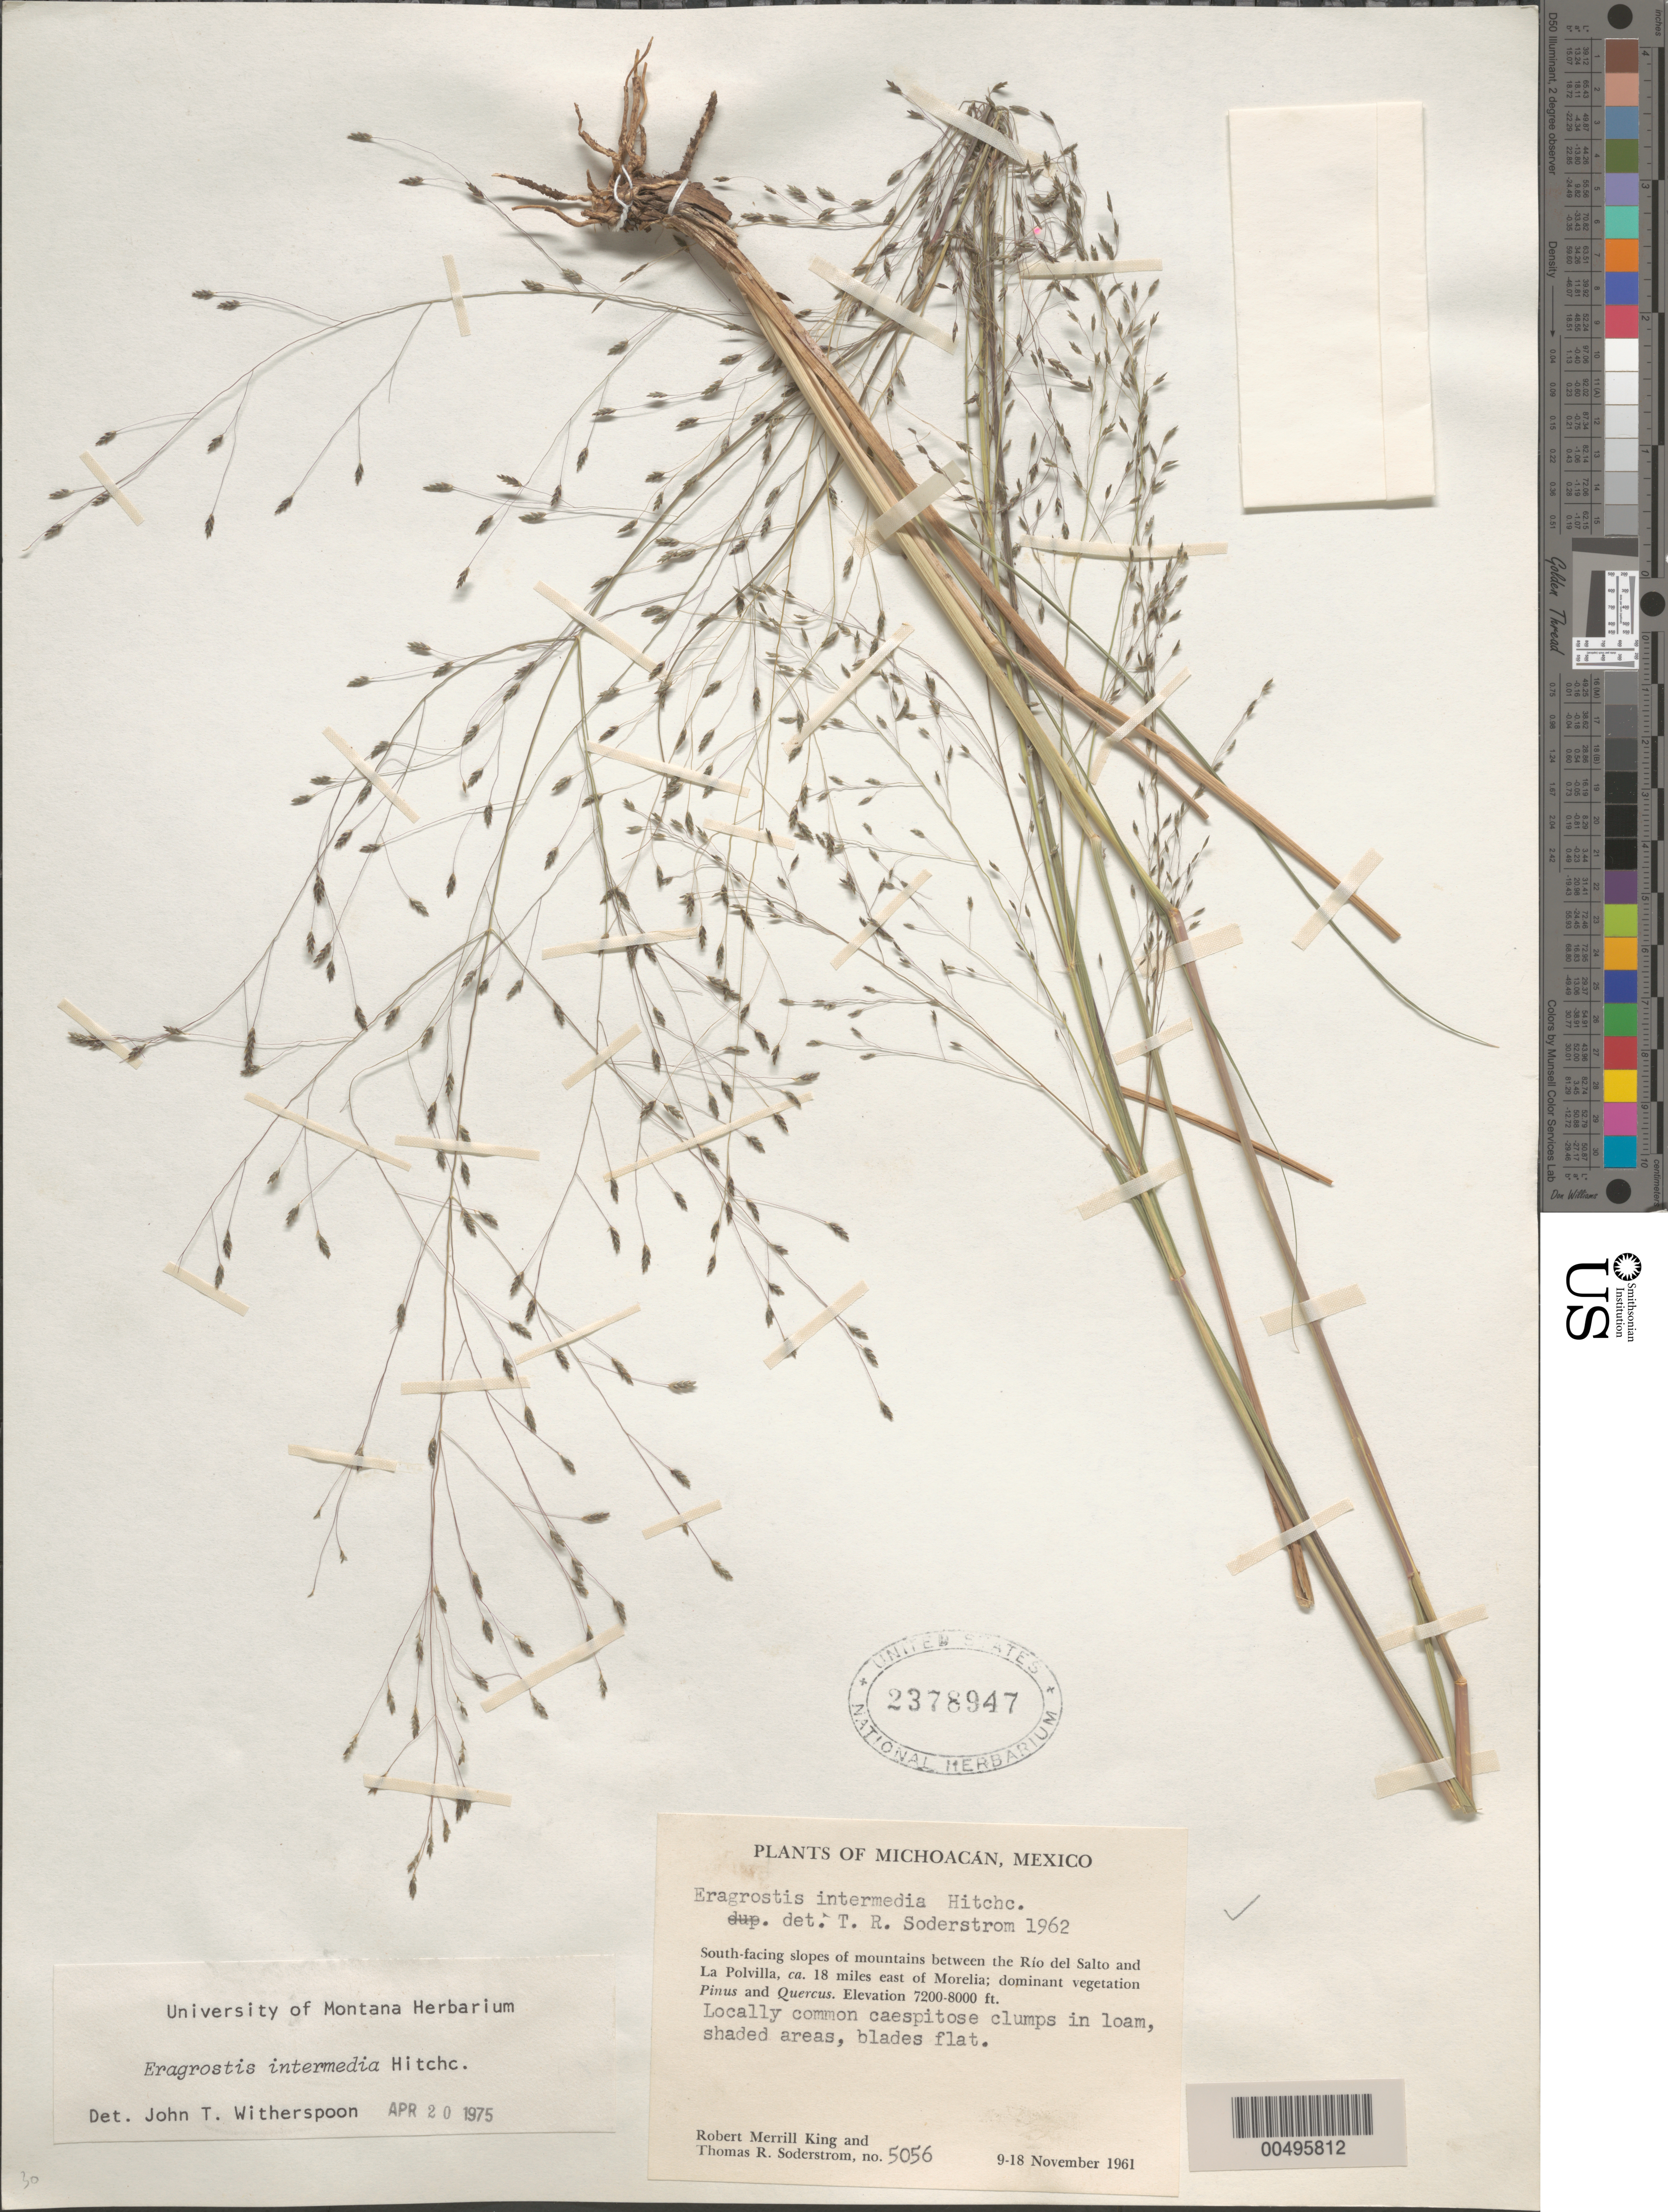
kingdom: Plantae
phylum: Tracheophyta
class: Liliopsida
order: Poales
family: Poaceae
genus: Eragrostis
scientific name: Eragrostis intermedia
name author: Hitchc.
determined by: Witherspoon, John T.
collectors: R. M. King & T. R. Soderstrom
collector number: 5056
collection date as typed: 9 Nov 1961 to 18 Nov 1961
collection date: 1961-11-09/1961-11-18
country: Mexico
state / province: Michoacán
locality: S facing slopes of mountains between the Río del Salto and La Polvilla, ca 18 mi E of Morelia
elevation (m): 2195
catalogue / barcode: US 2378947